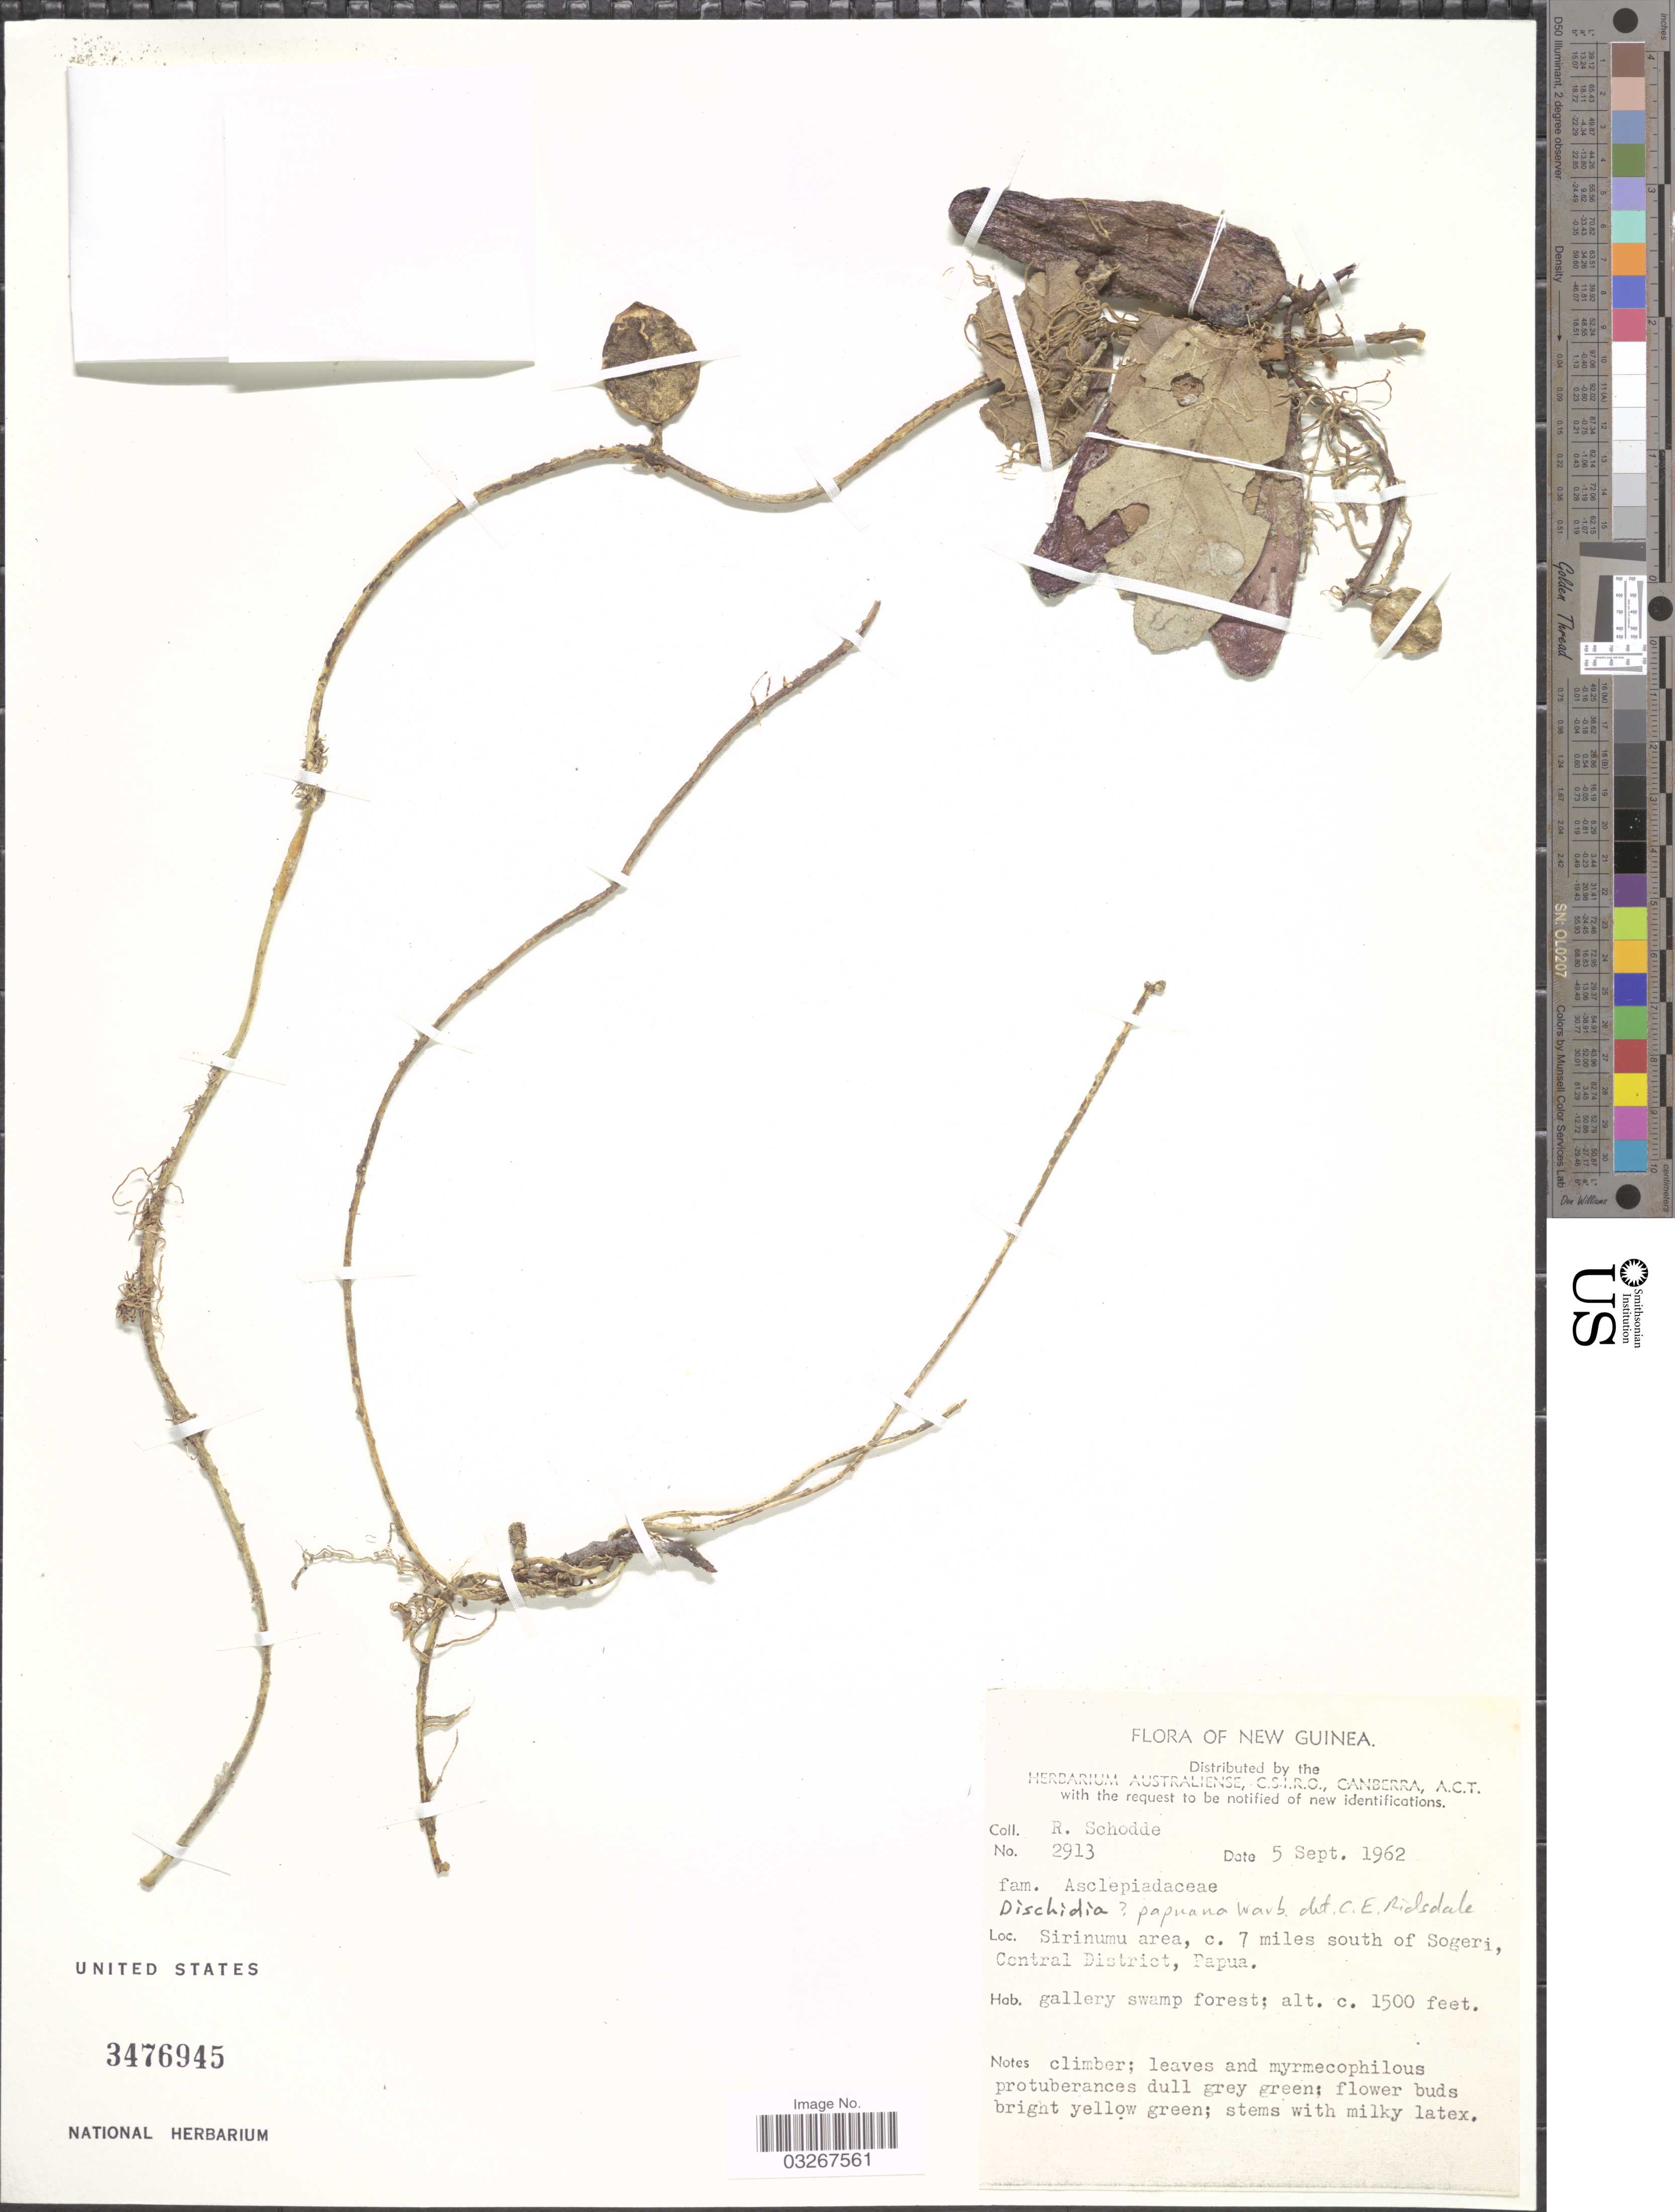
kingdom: Plantae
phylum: Tracheophyta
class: Magnoliopsida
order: Gentianales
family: Apocynaceae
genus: Dischidia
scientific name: Dischidia papuana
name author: Warb.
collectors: R. Schodde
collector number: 2913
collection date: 1962-09-05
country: Papua New Guinea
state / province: Central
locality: New Guinea, Sirinumu area, c. 7 miles south of Sogeri, Central District, Papua.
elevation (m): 457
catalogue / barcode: US 3476945